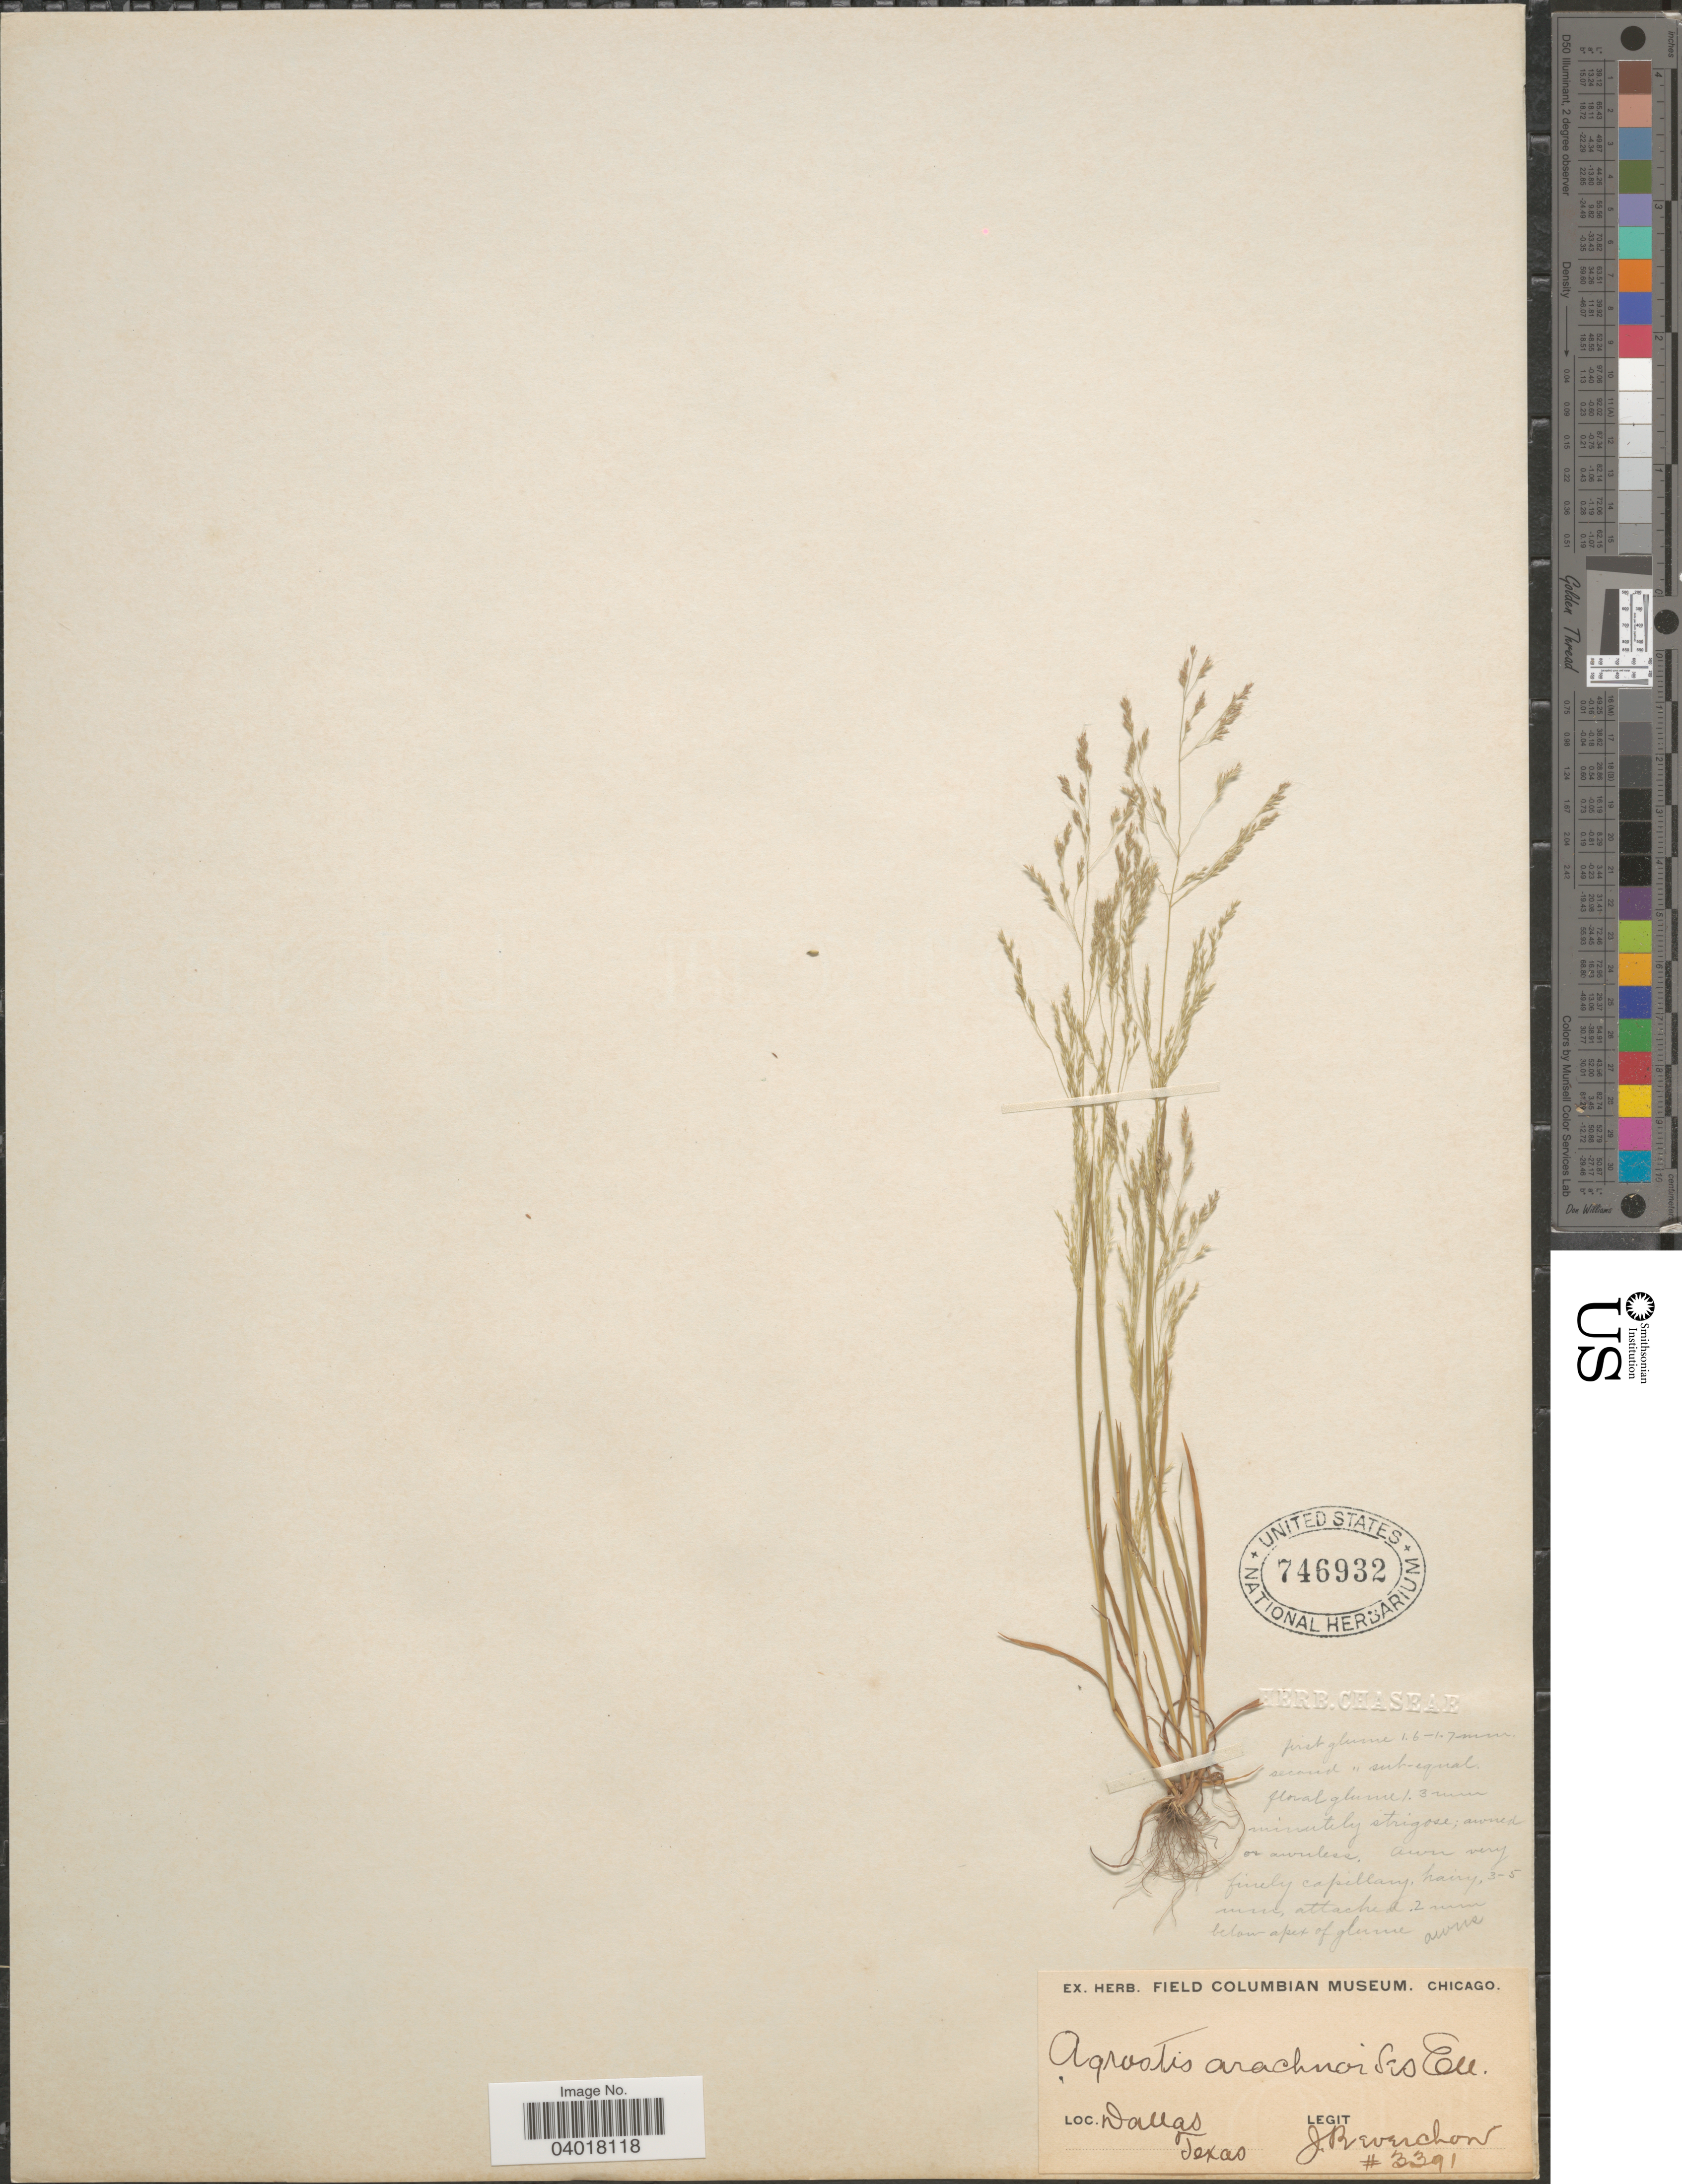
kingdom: Plantae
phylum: Tracheophyta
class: Liliopsida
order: Poales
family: Poaceae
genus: Agrostis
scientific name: Agrostis elliottiana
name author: Schult.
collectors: J. Reverchon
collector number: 2391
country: United States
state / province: Texas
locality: Dallas.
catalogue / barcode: US 746932